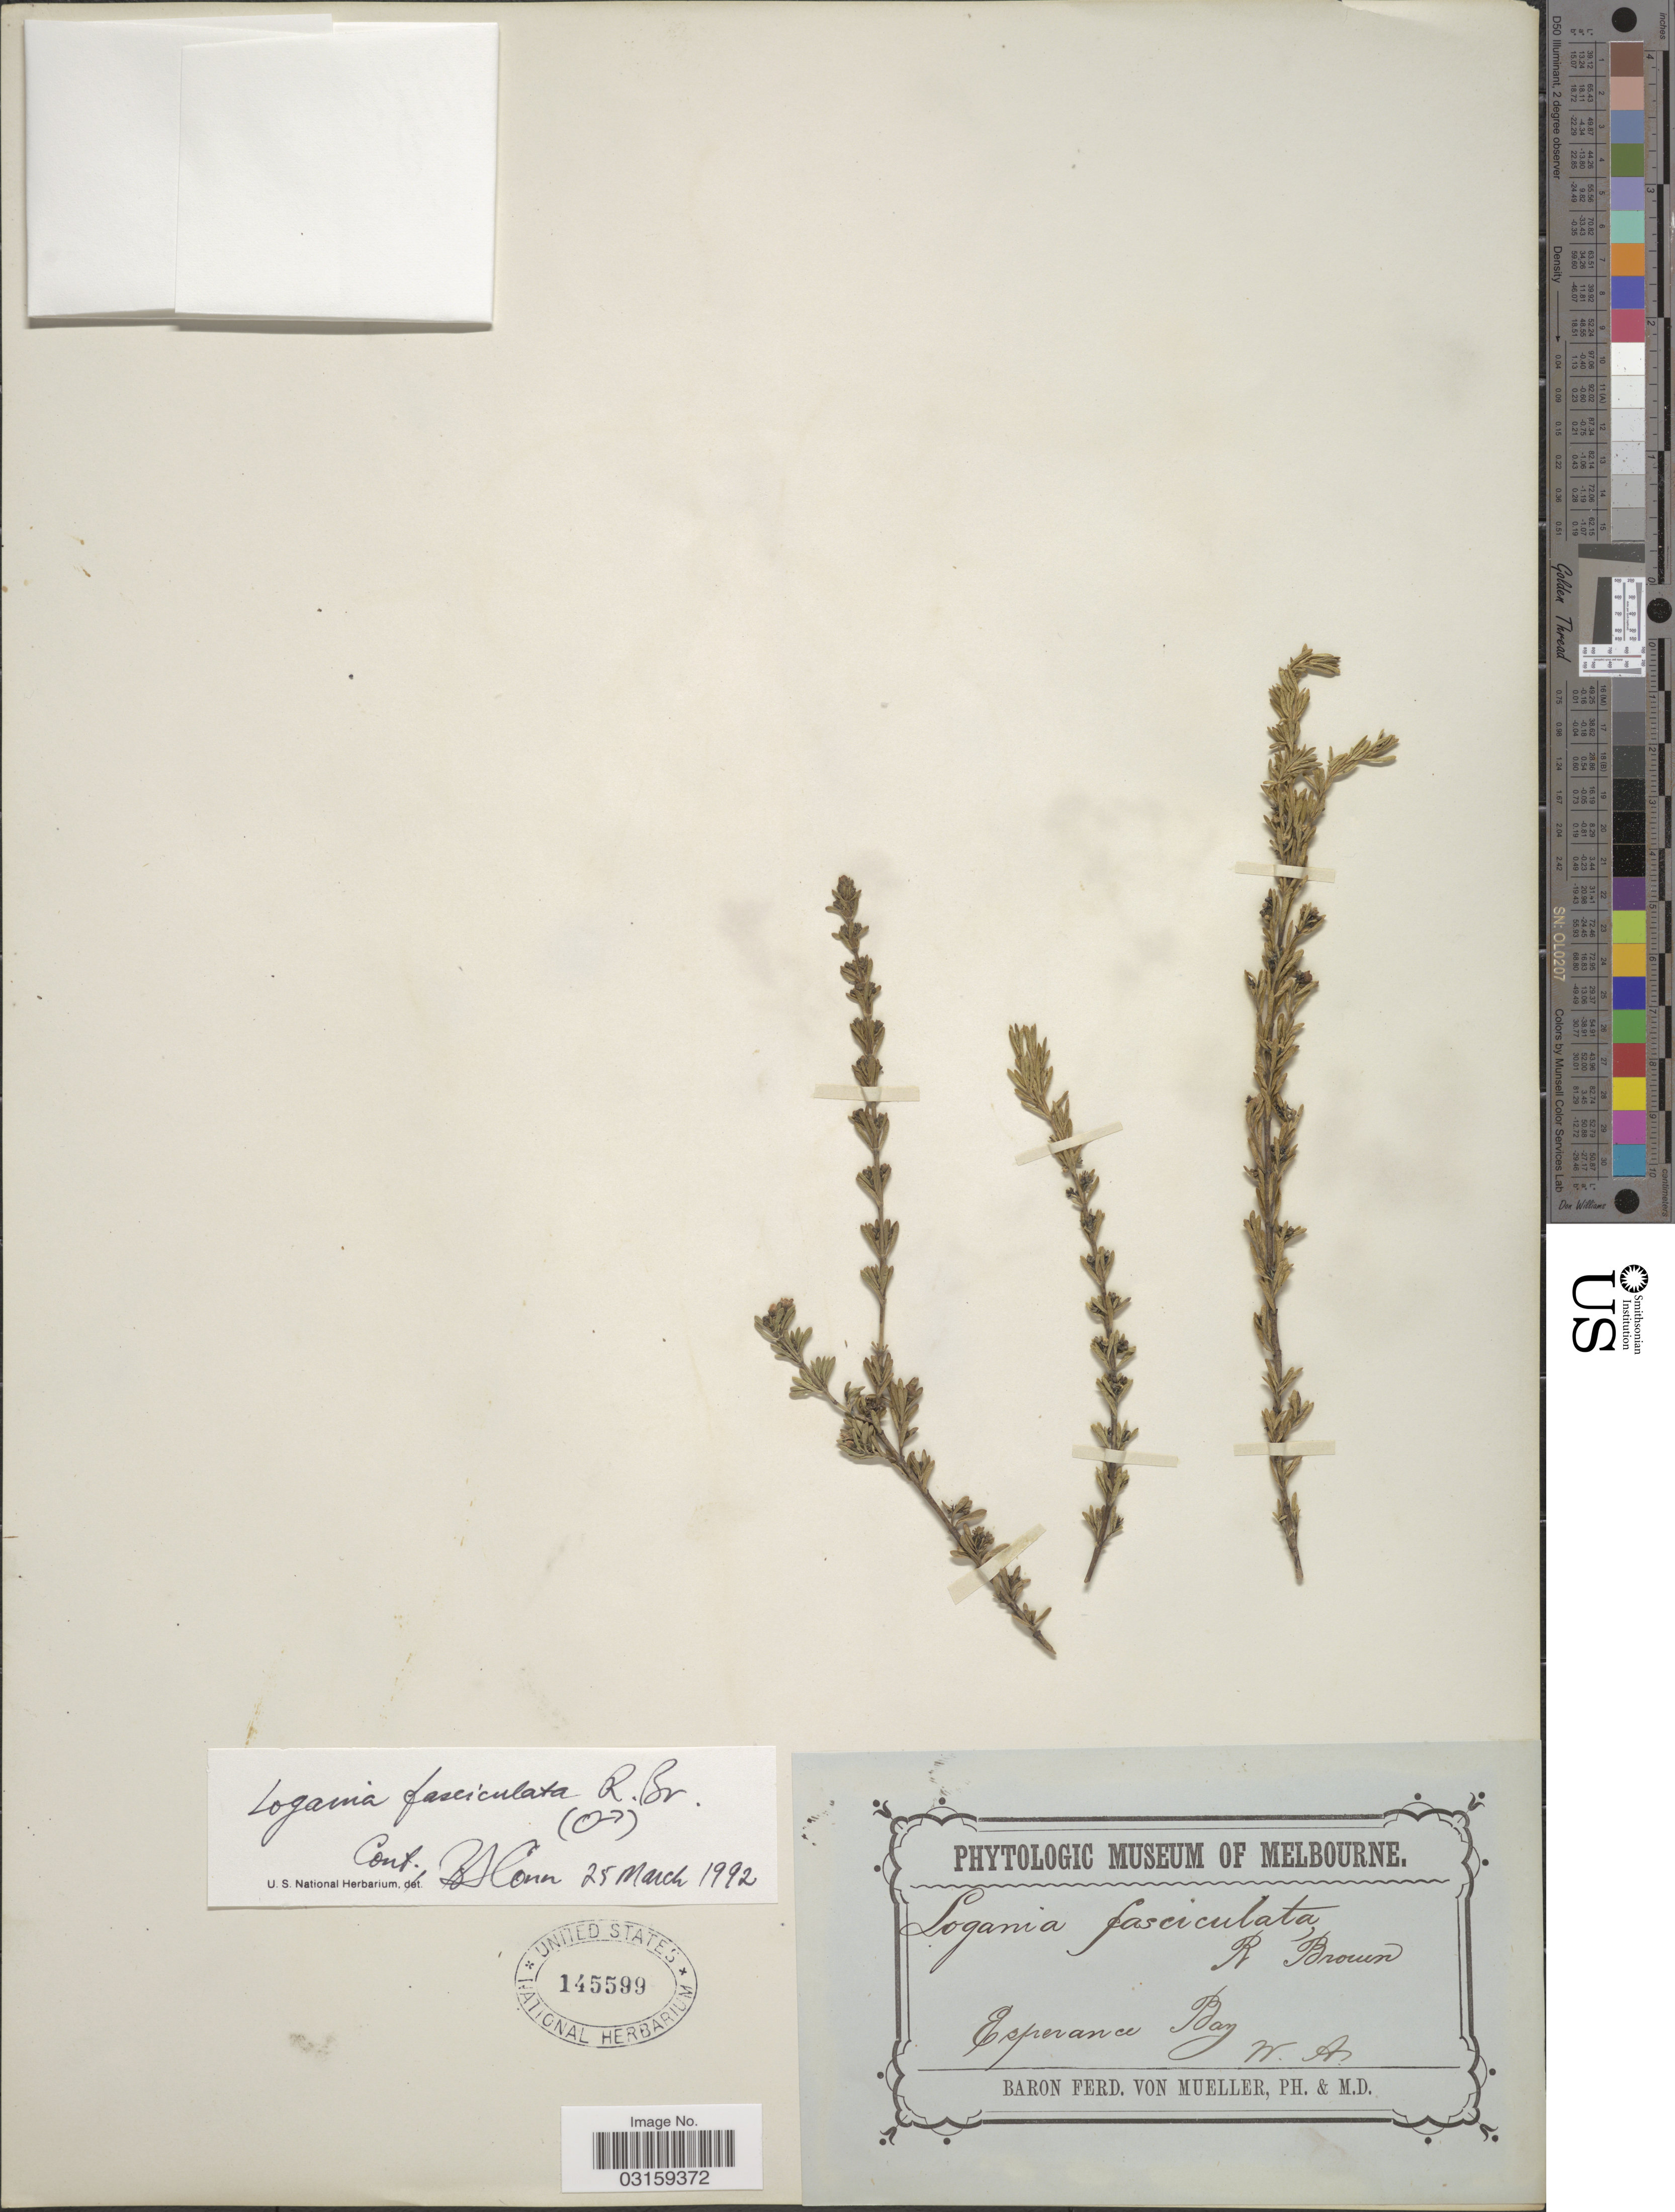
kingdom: Plantae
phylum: Tracheophyta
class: Magnoliopsida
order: Gentianales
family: Loganiaceae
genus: Logania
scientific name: Logania fasciculata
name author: R. Br.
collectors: F. Mueller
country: Australia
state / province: Western Australia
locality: Esperance Bay. W. A.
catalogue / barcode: US 145599